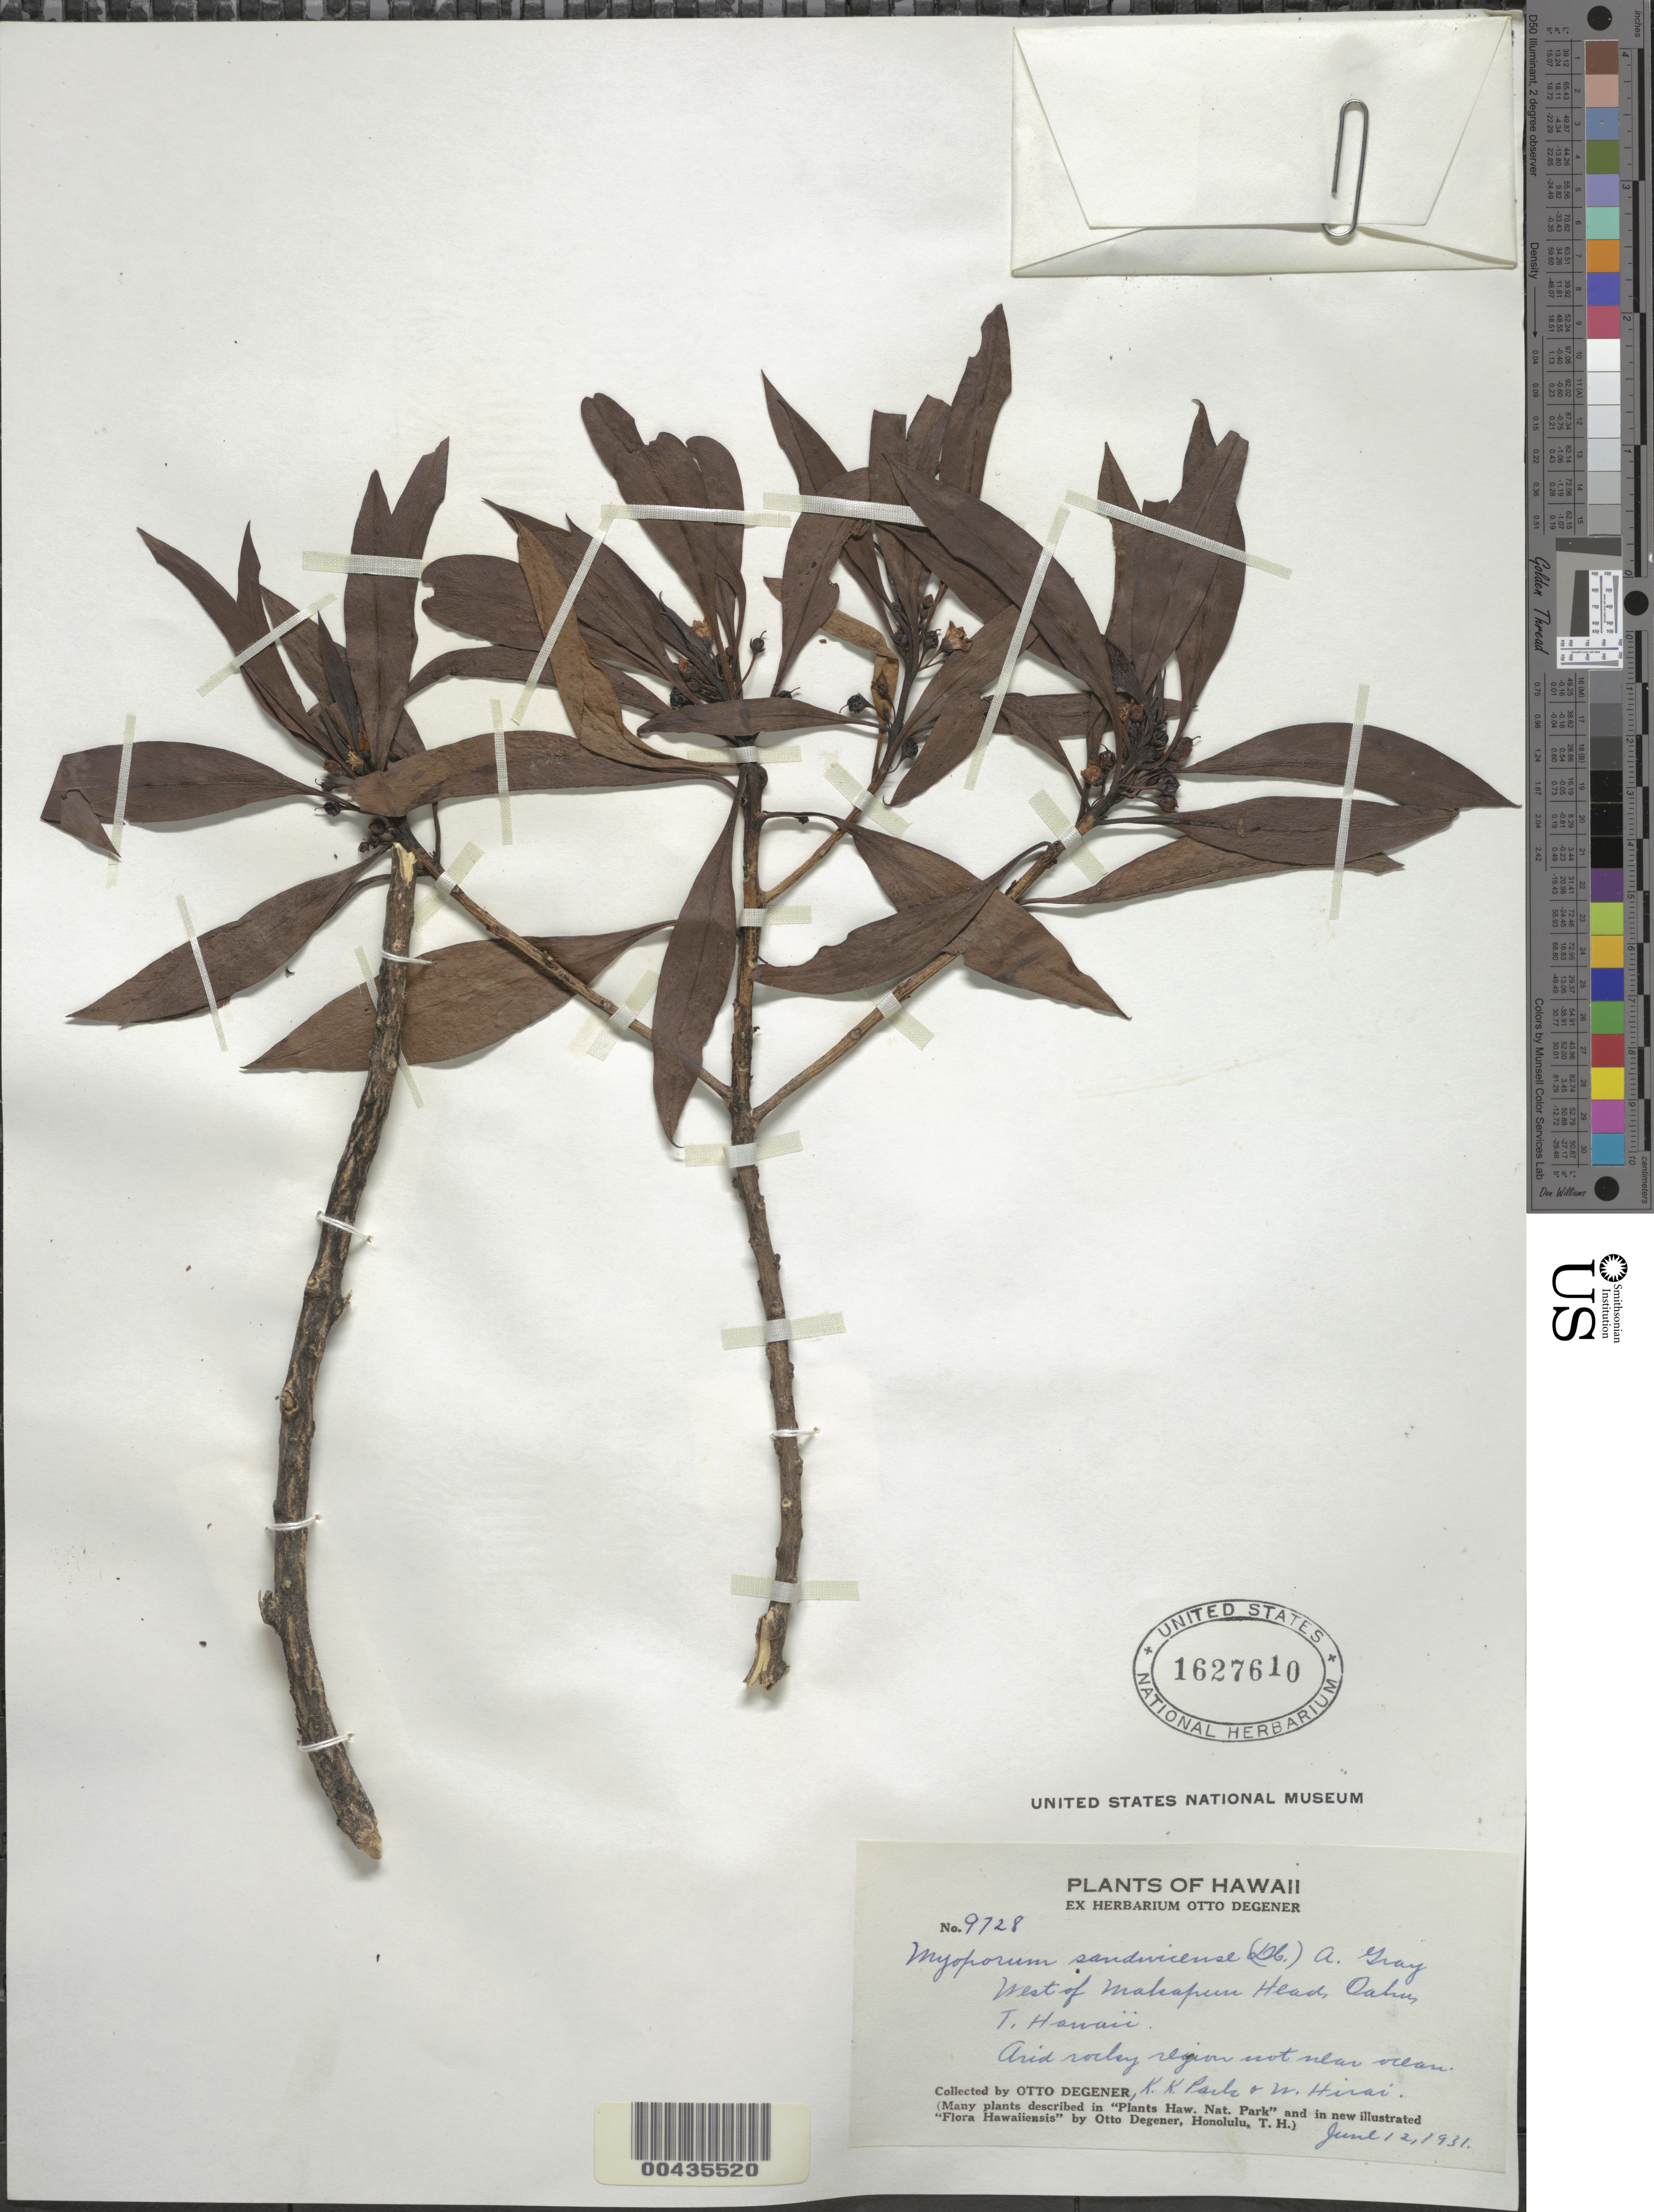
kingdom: Plantae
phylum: Tracheophyta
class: Magnoliopsida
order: Lamiales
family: Scrophulariaceae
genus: Myoporum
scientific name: Myoporum sandwicense subsp. sandwicense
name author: A. Gray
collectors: O. Degener, K. Park & W. Hirai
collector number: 9728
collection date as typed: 12 Jun 1931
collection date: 1931-06-12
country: United States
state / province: Hawaii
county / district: Honolulu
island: Oahu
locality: W of Makapuu Head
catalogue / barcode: US 1627610